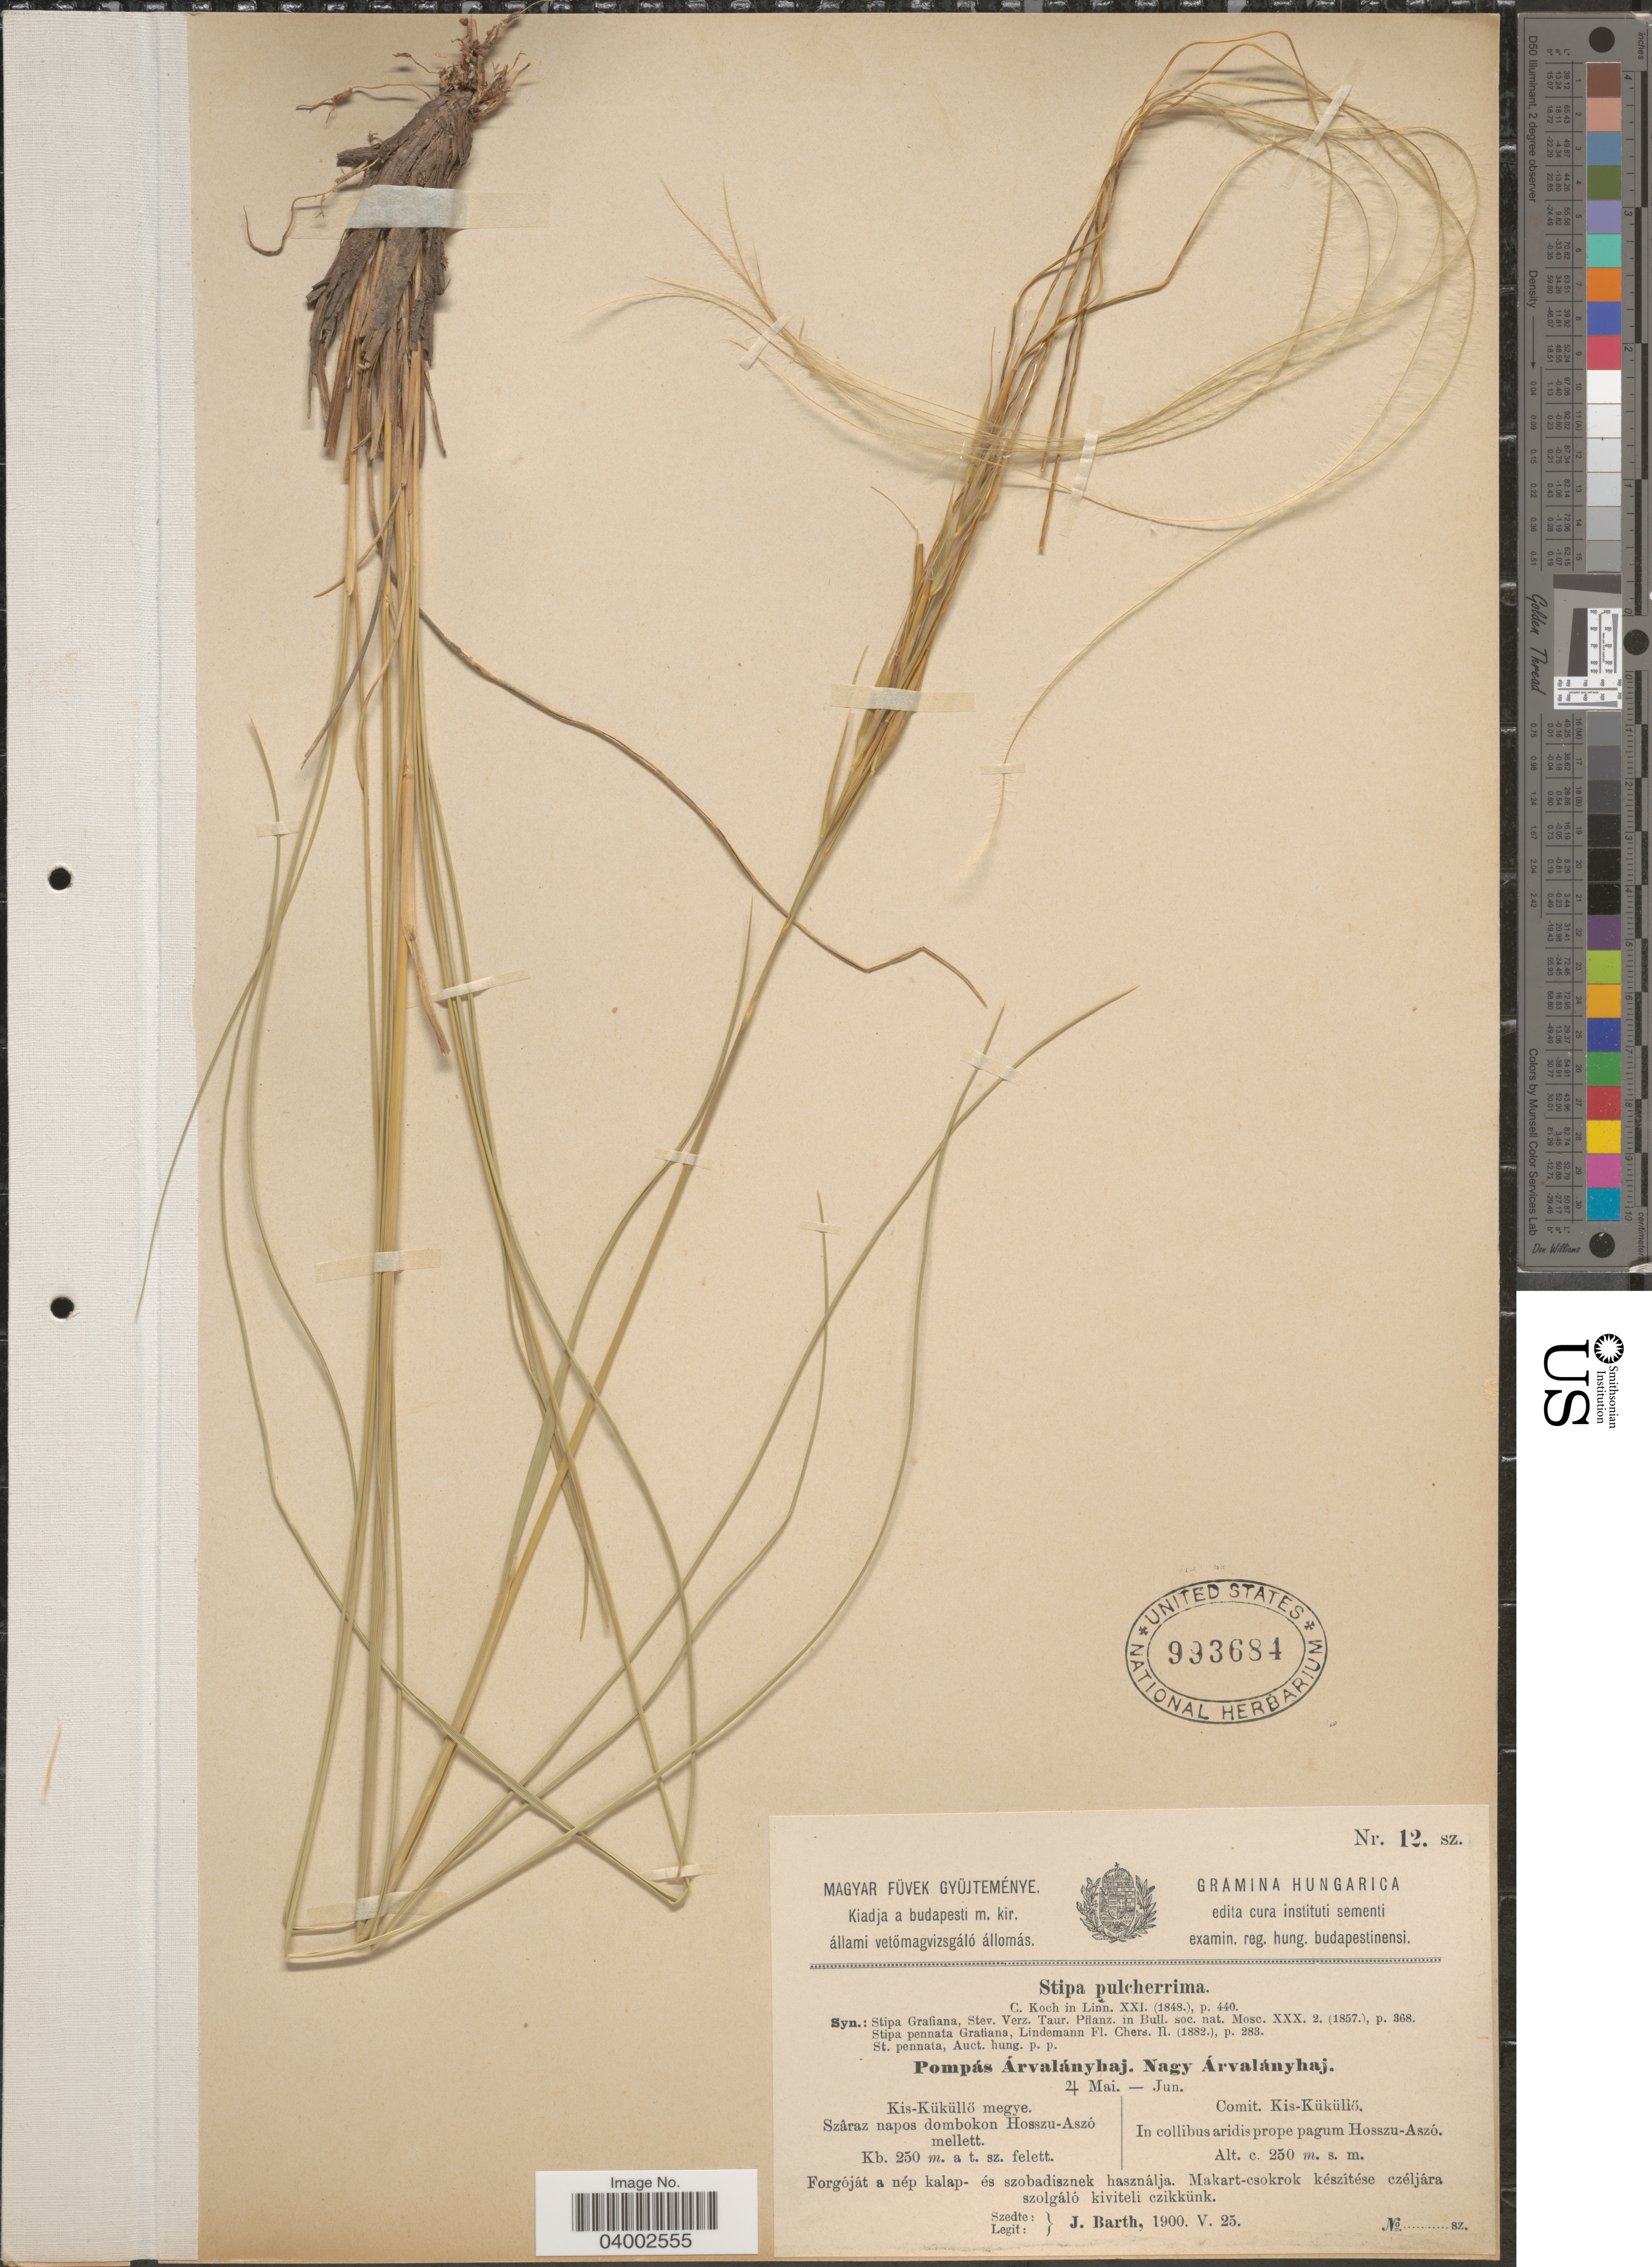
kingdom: Plantae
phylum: Tracheophyta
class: Liliopsida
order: Poales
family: Poaceae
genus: Stipa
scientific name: Stipa pulcherrima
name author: K. Koch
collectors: J. Barth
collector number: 12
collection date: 1900-05-25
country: Hungary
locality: Comit. Kis-Küküllö. In collibus aridis prope pagum Hosszu-Aszó.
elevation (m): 250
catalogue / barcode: US 993684